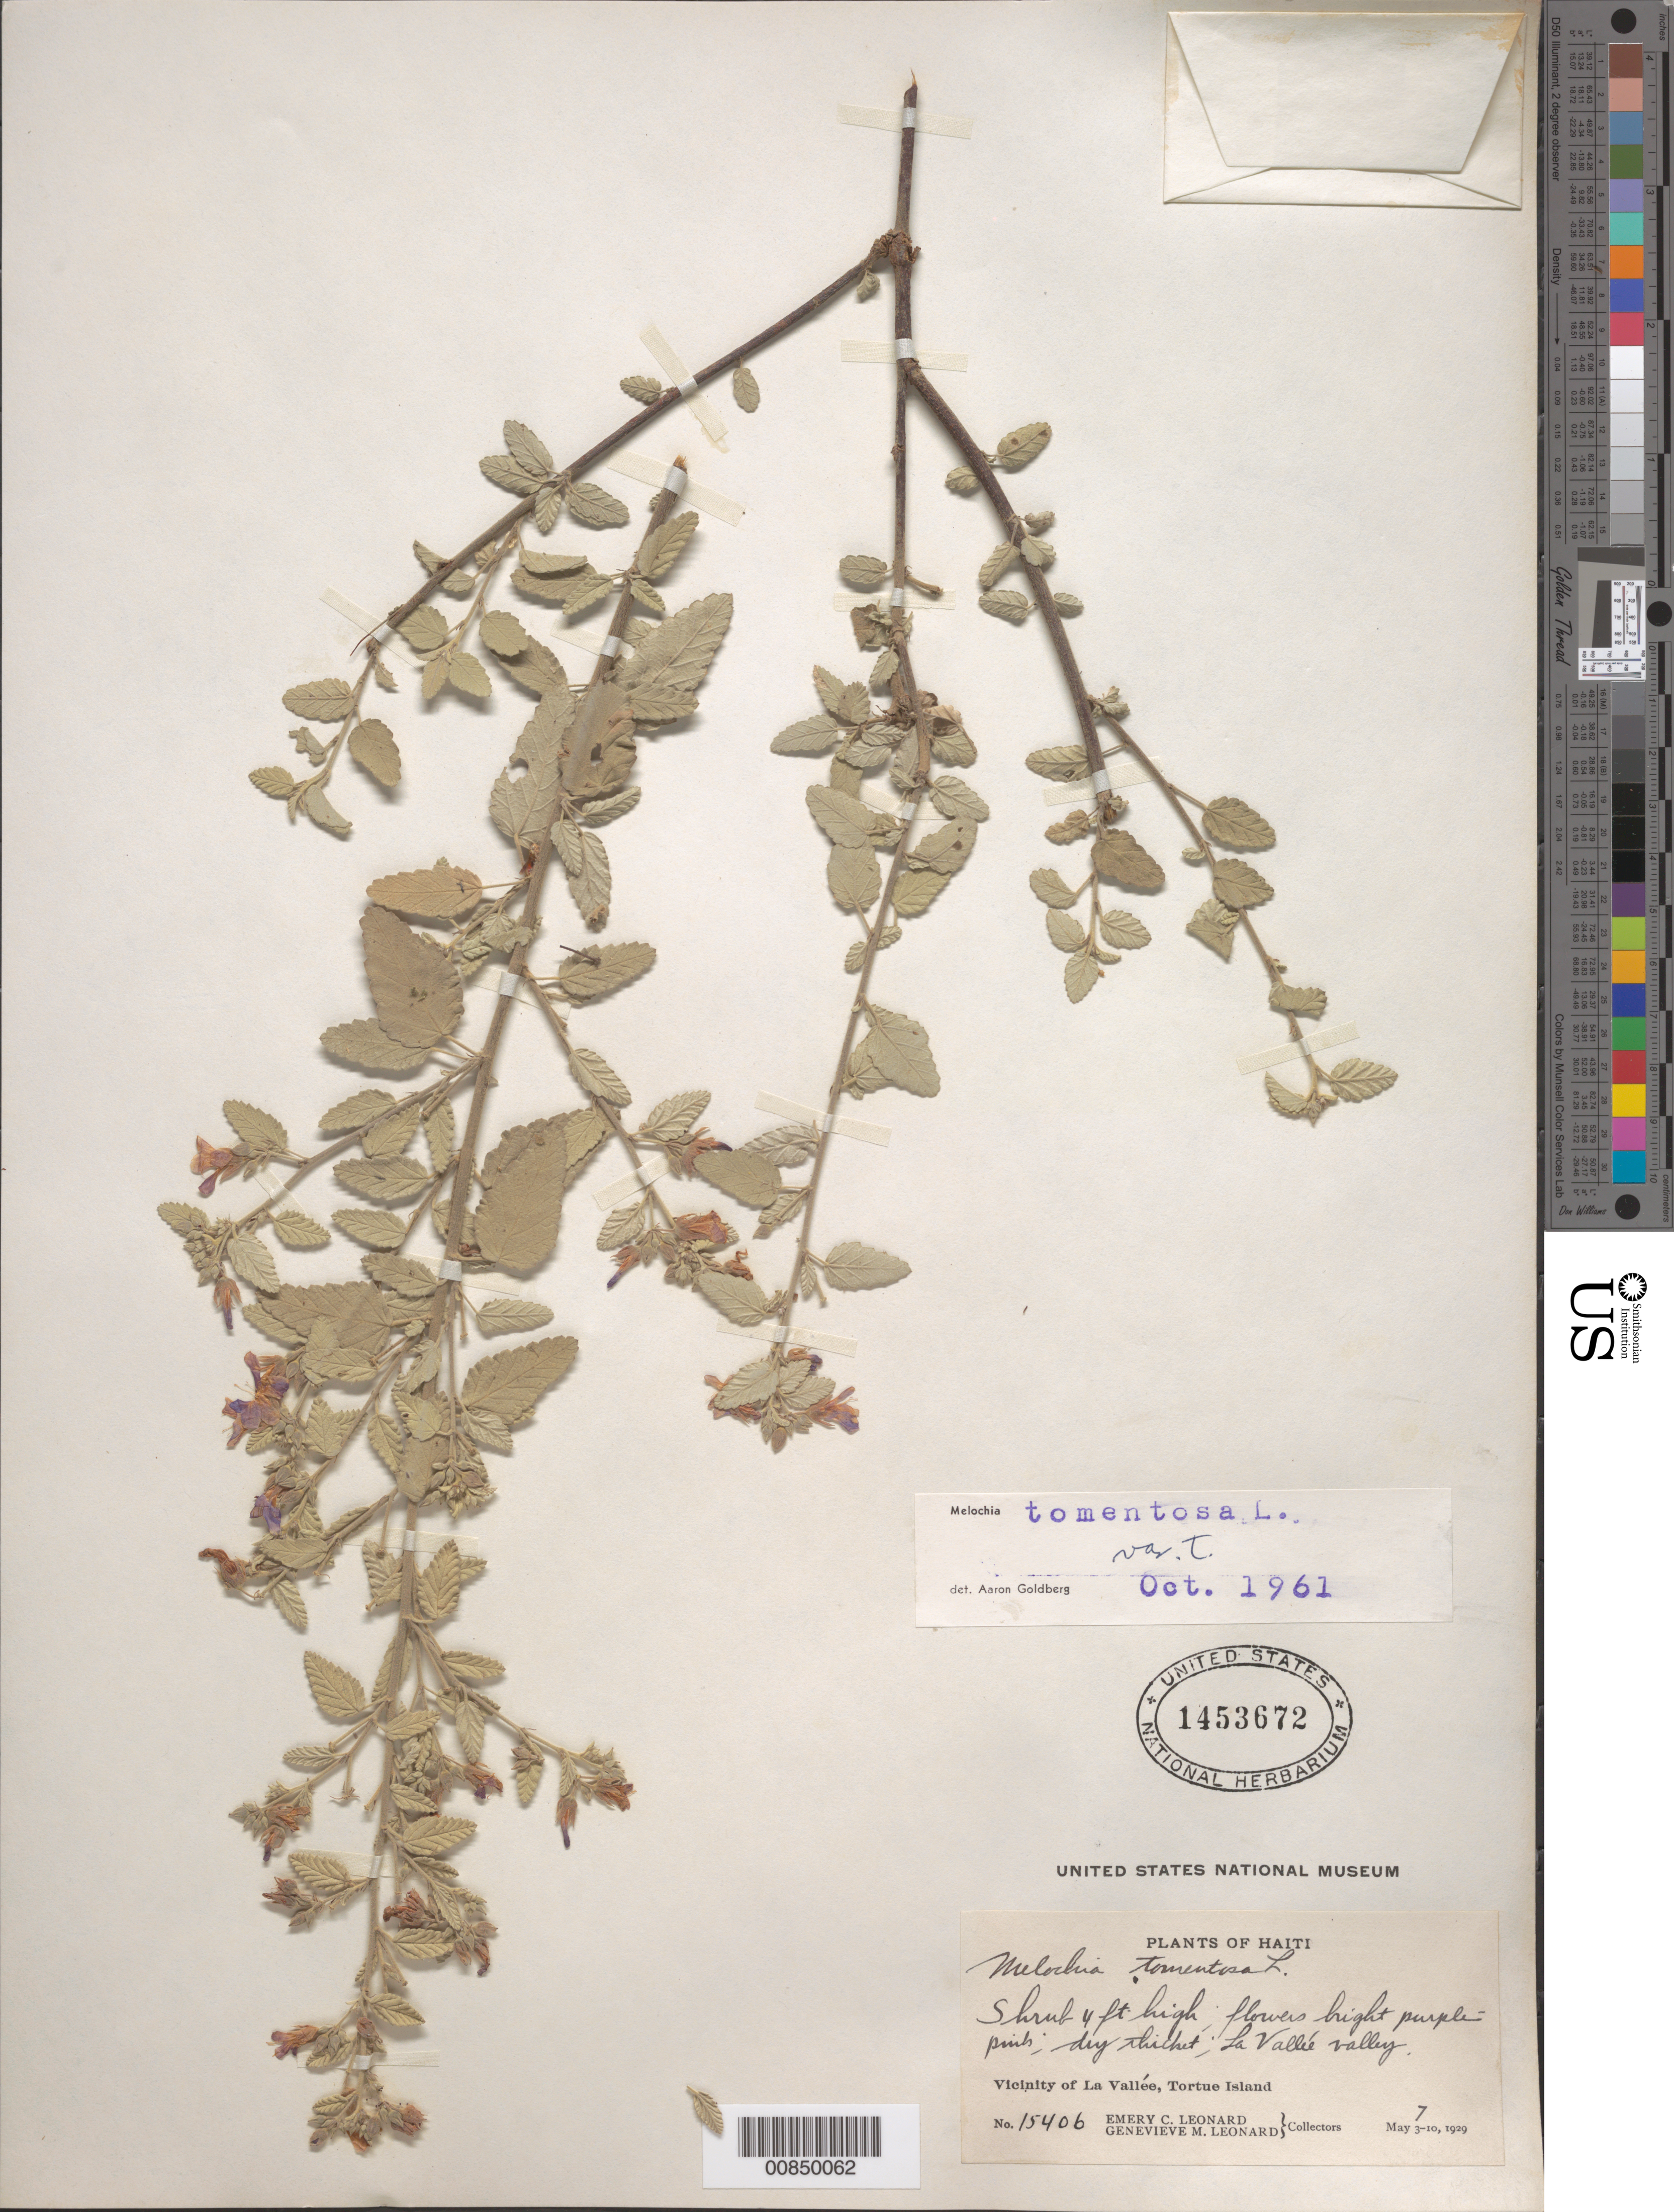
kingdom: Plantae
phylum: Tracheophyta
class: Magnoliopsida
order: Malvales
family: Malvaceae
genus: Melochia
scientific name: Melochia tomentosa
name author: L.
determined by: Goldberg, Aaron, (US), NMNH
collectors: E. C. Leonard & G. M. Leonard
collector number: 15406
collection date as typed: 07 May 1929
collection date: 1929-05-07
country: Haiti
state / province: Nord-Ouest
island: Île de la Tortue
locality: Vicinity of La Vallée, La Vallée valley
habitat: Dry thicket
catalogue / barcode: US 1453672